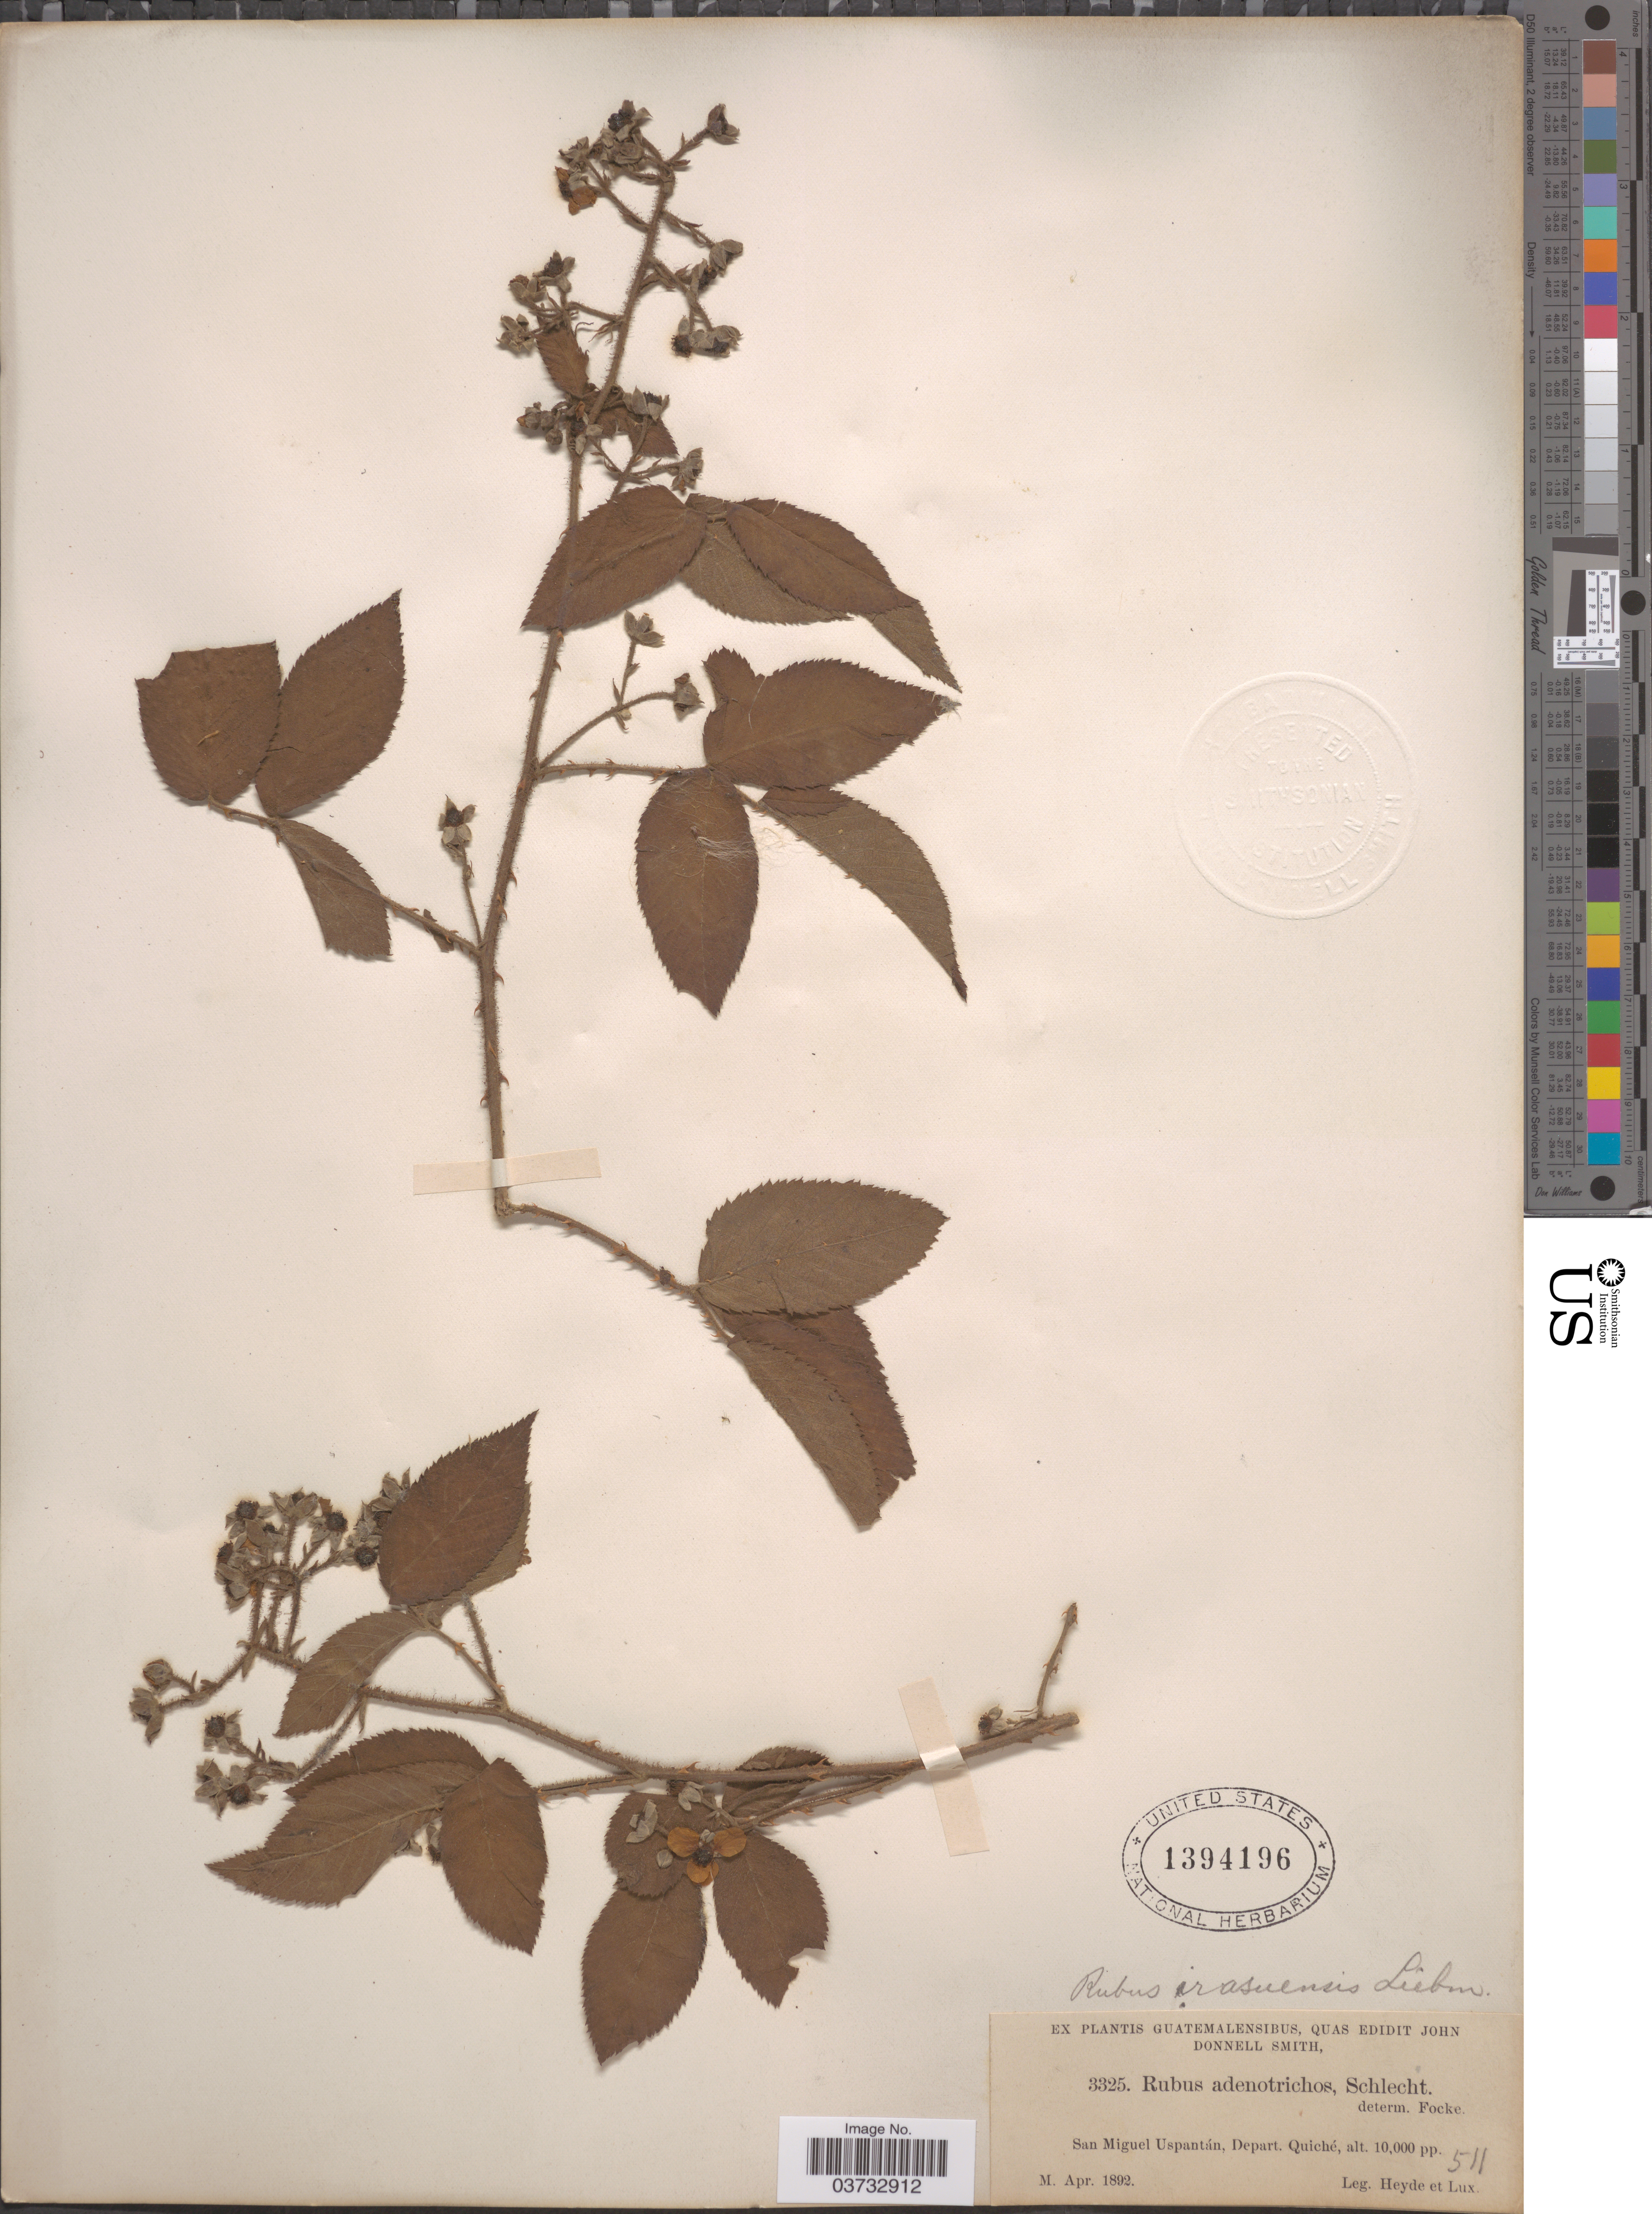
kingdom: Plantae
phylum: Tracheophyta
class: Magnoliopsida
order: Rosales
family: Rosaceae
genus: Rubus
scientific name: Rubus irasuensis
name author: Liebm.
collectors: Heyde & Lux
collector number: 3325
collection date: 1892-04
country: Guatemala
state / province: El Quiche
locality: San Miguel Uspantán, Depart. Quiché.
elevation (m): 3048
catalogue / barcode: US 1394196